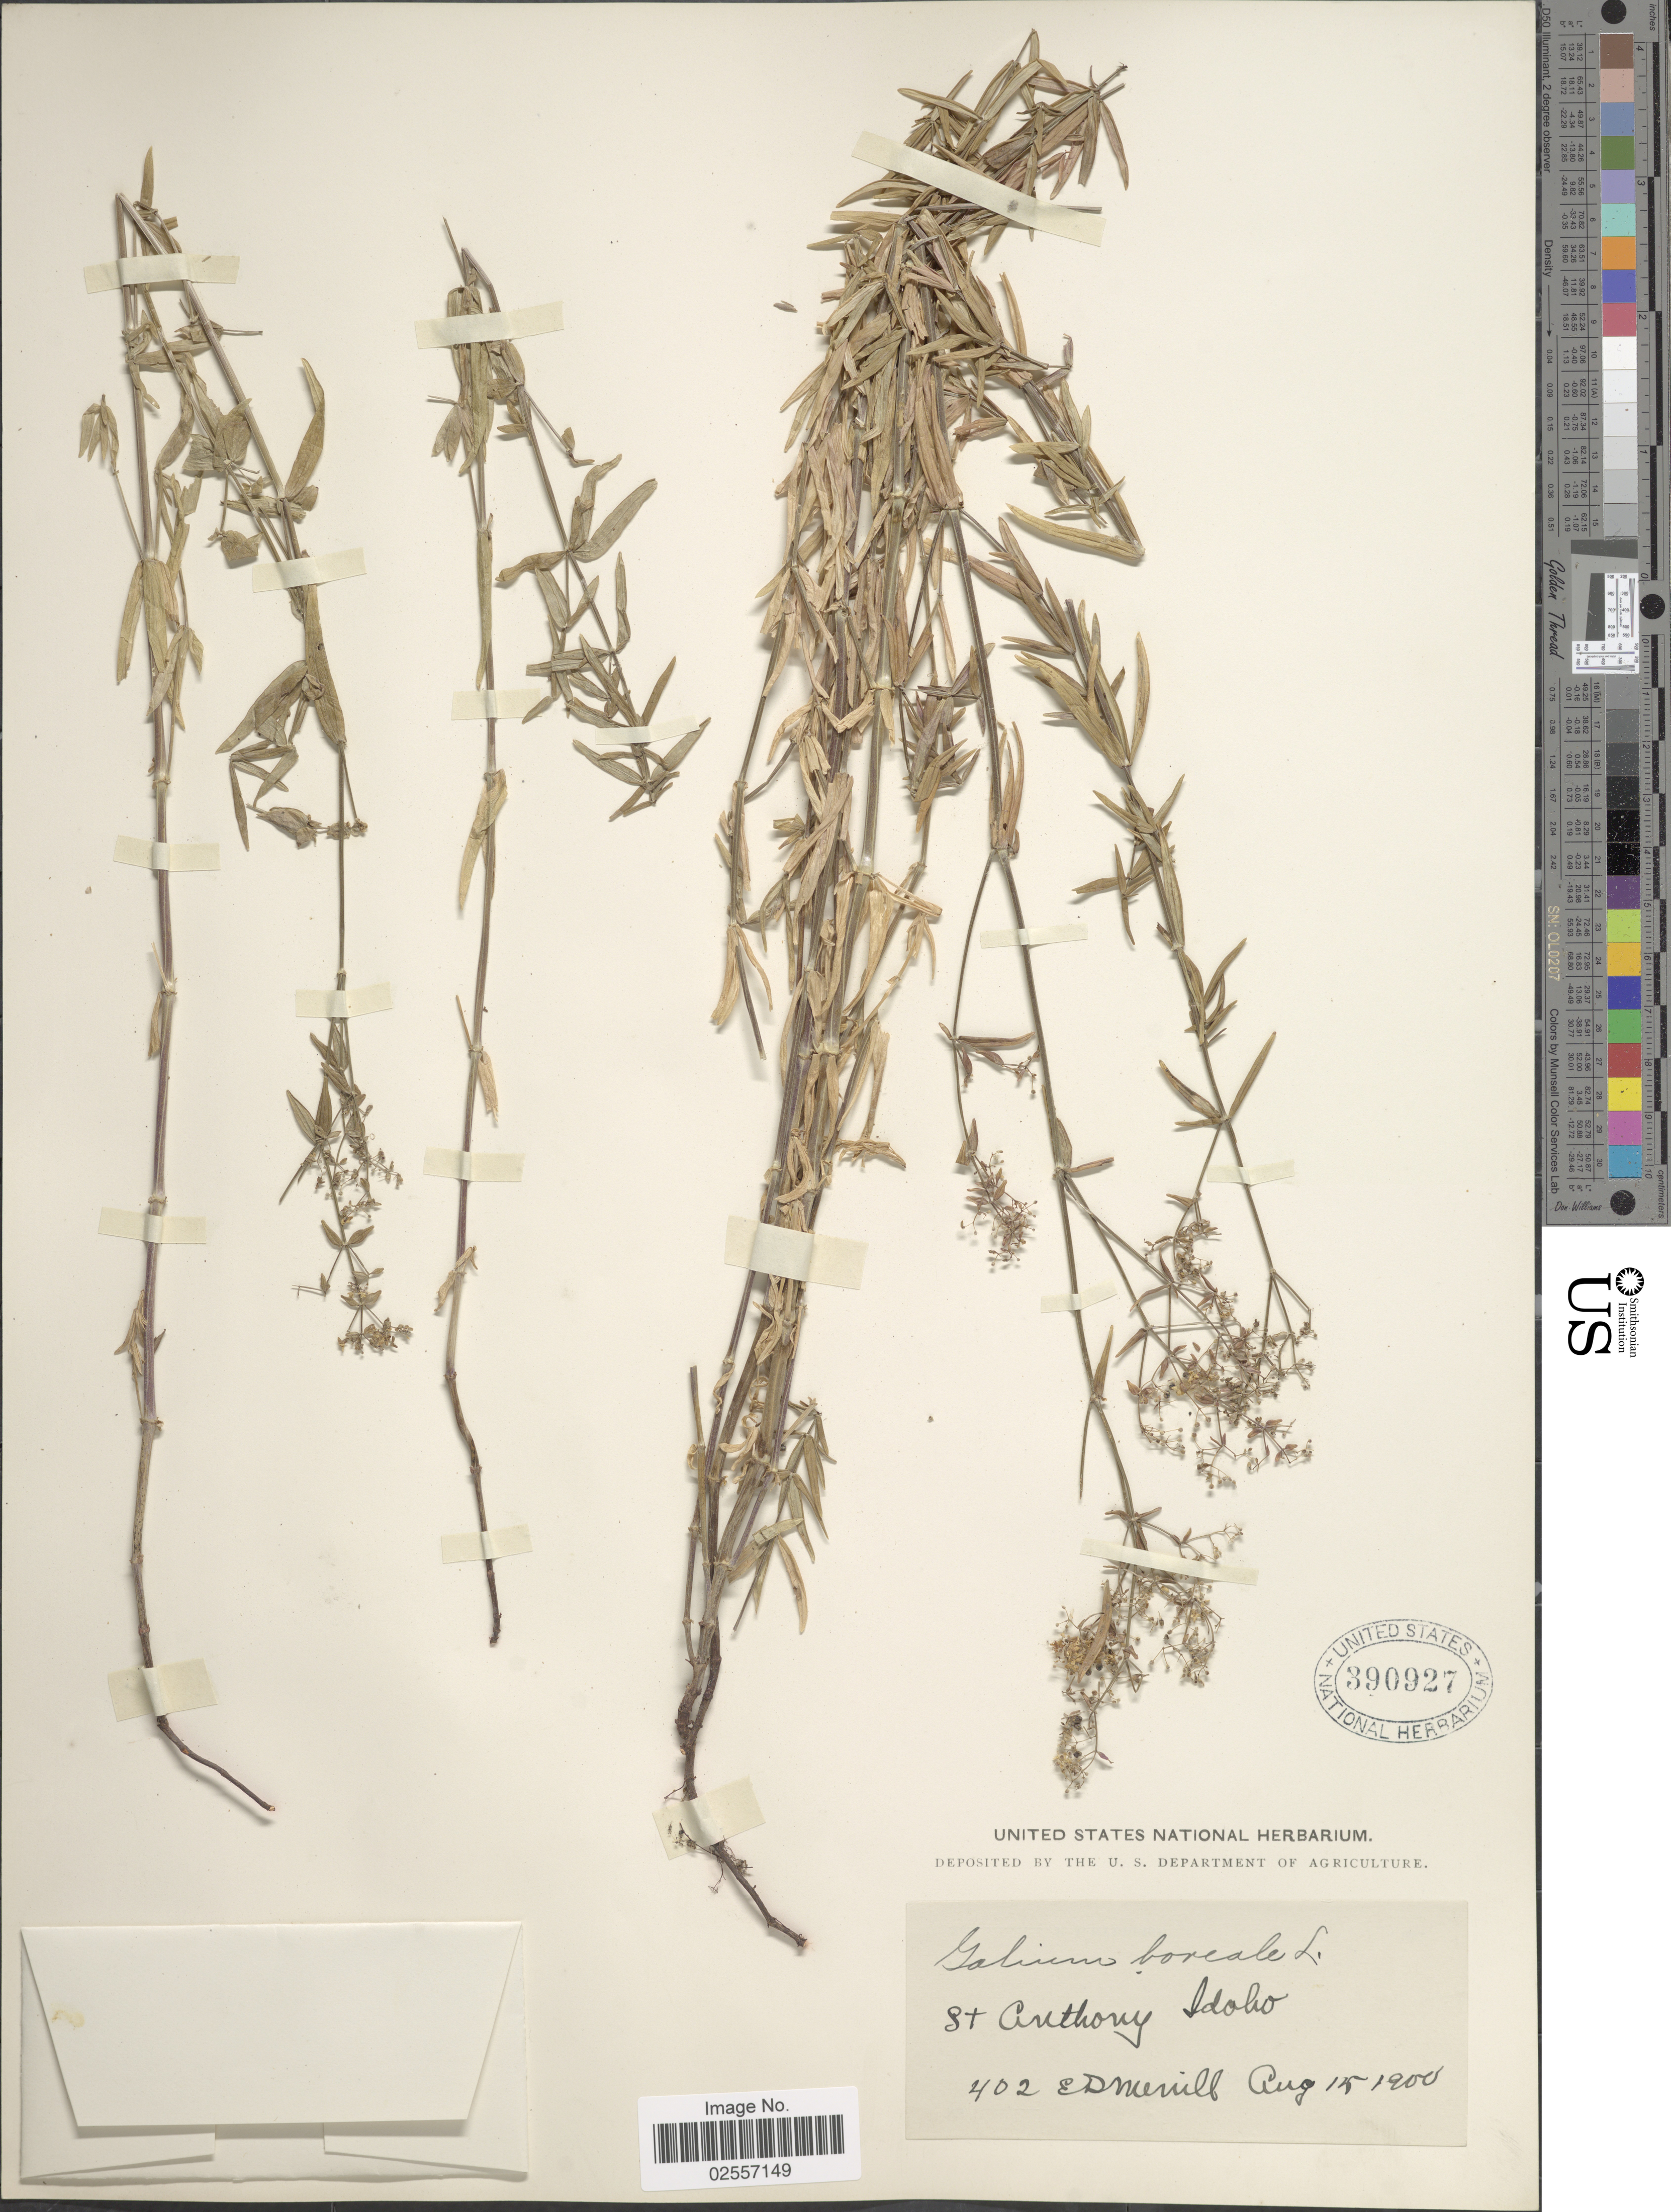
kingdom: Plantae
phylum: Tracheophyta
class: Magnoliopsida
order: Gentianales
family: Rubiaceae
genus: Galium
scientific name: Galium boreale L.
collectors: E. D. Merrill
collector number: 402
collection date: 1900-08-15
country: United States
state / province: Idaho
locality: St. Anthony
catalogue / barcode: US 390927